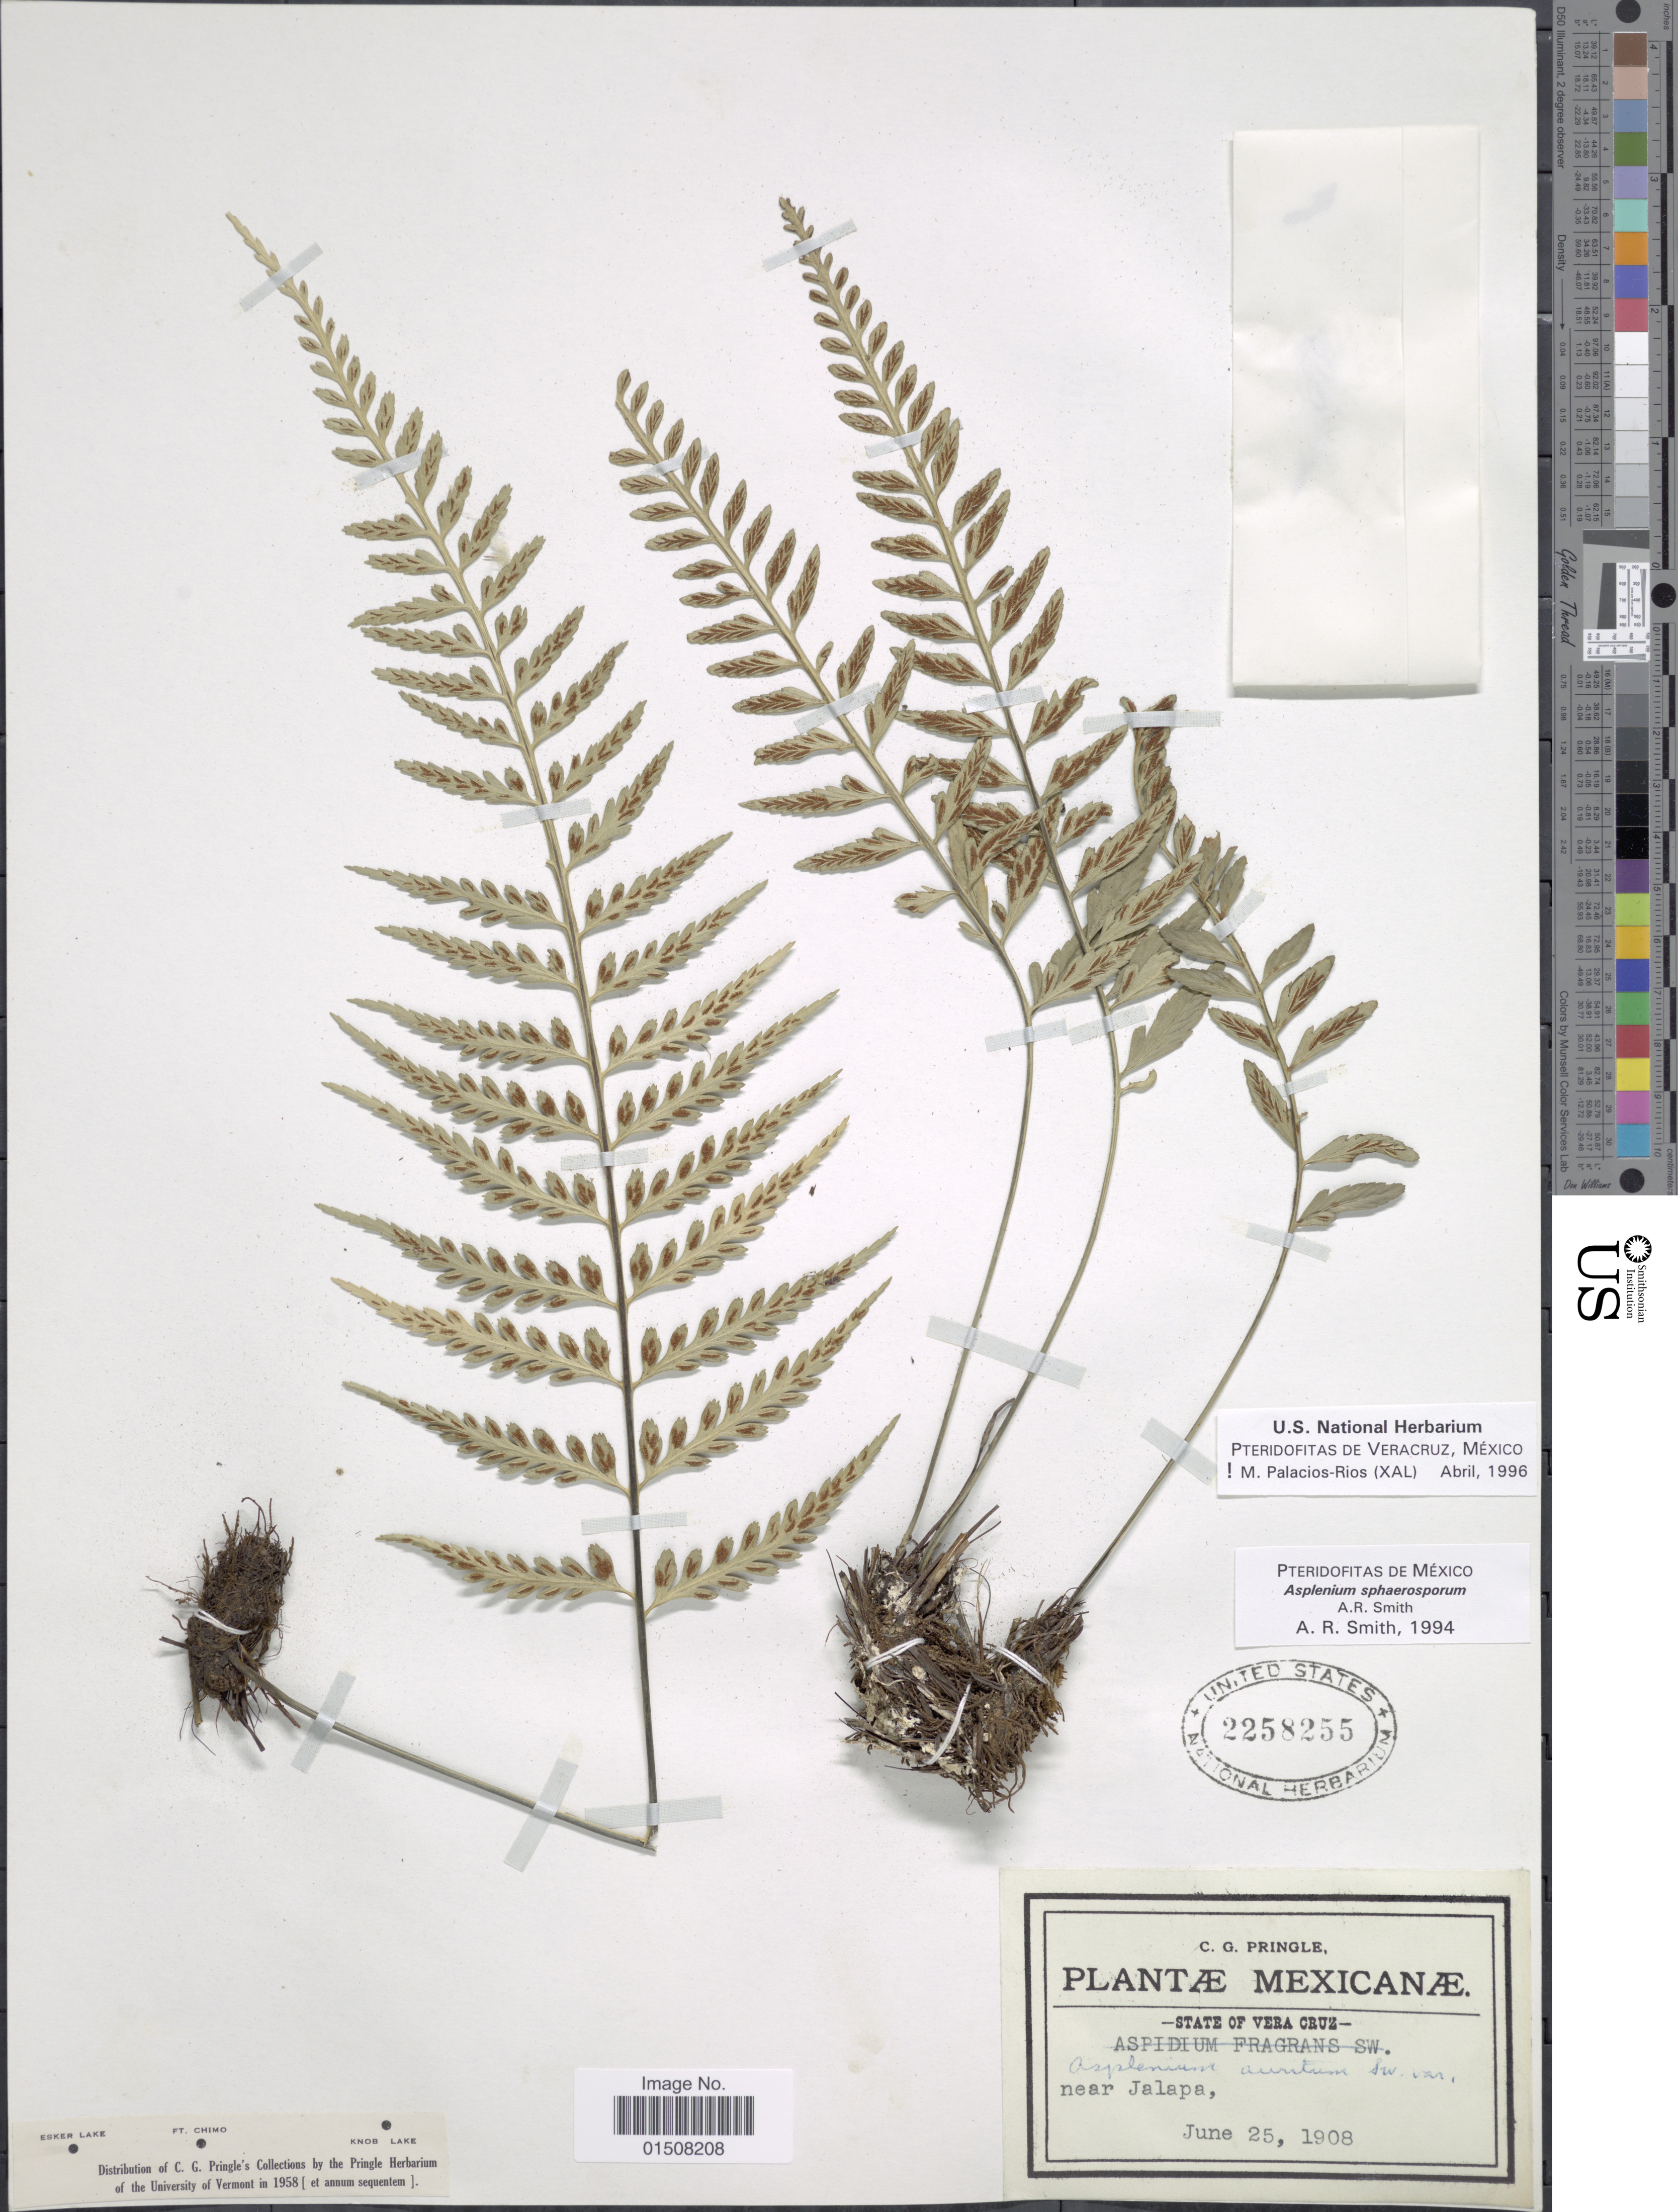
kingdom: Plantae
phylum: Tracheophyta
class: Polypodiopsida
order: Polypodiales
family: Aspleniaceae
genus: Asplenium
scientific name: Asplenium sphaerosporum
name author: A.R. Sm.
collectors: C. G. Pringle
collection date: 1908-06-25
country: Mexico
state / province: Veracruz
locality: Vera Cruz, near Jalapa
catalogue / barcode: US 2258255